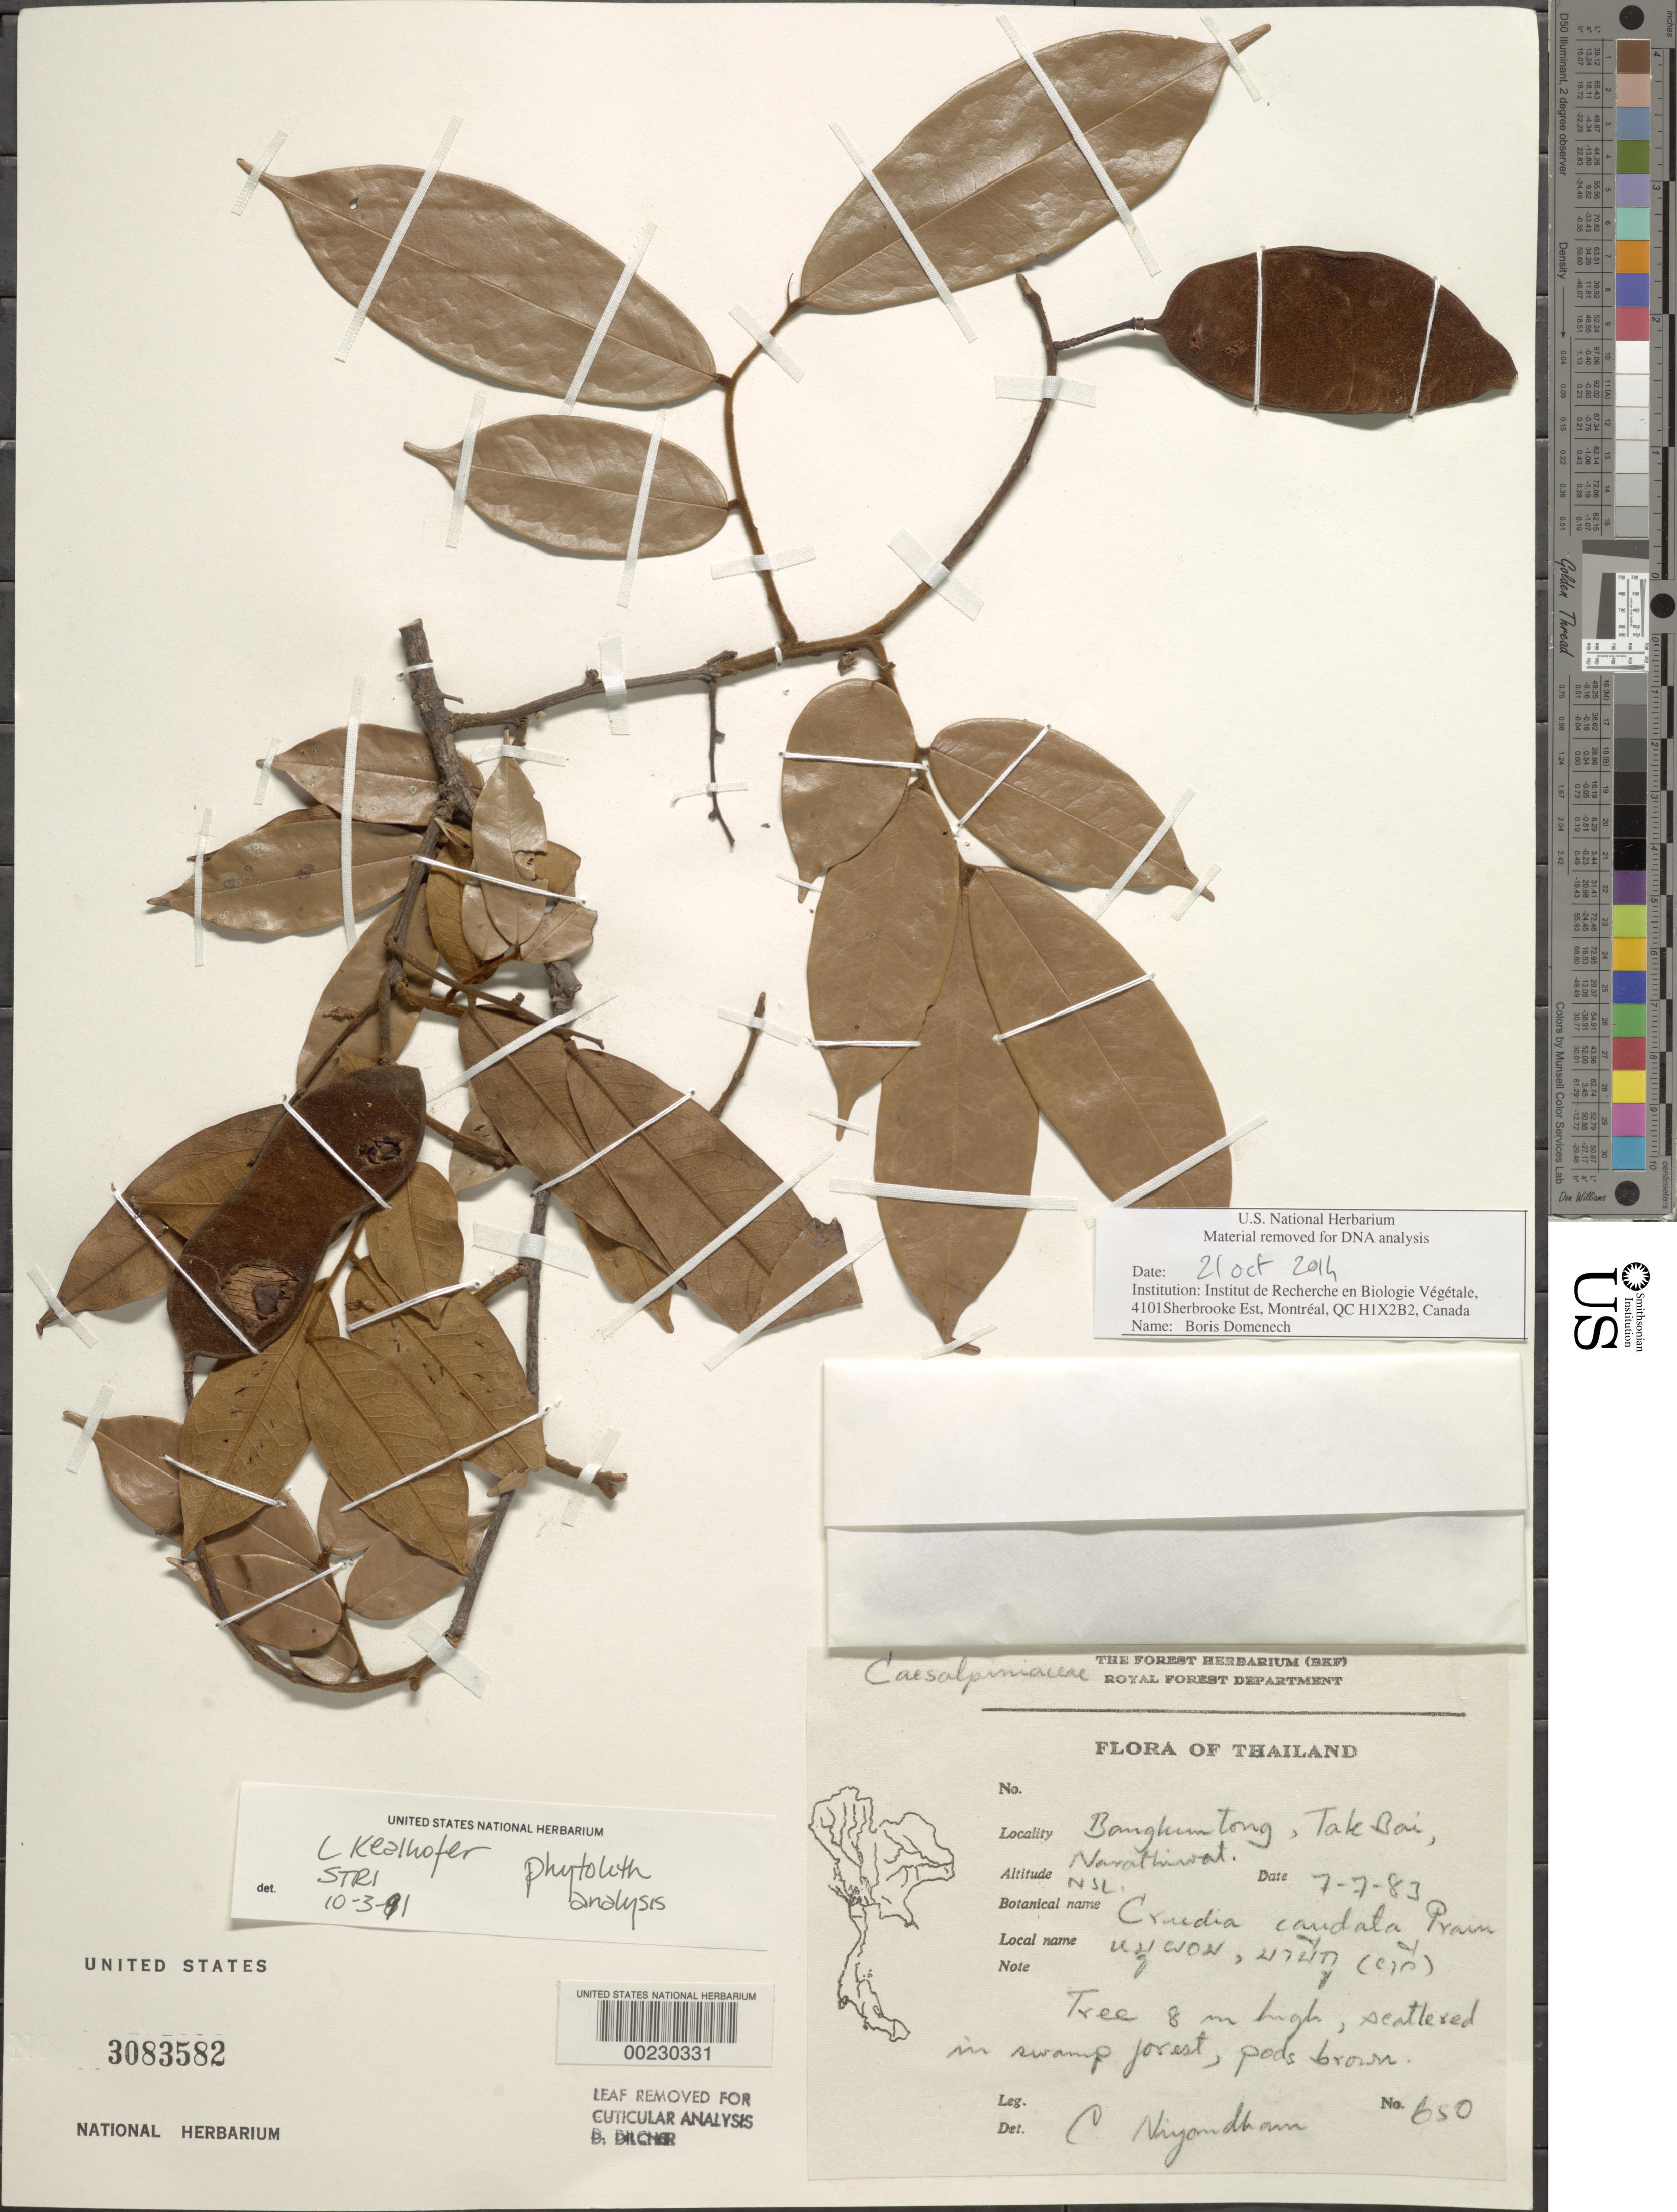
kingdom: Plantae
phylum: Tracheophyta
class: Magnoliopsida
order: Fabales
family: Fabaceae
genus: Crudia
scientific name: Crudia caudata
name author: Prain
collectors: C. Niyondham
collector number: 650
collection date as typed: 07 Jul 1983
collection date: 1983-07-07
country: Thailand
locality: Banghuntong, tak bai, narathiwat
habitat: Swamp forest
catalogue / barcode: US 3083582